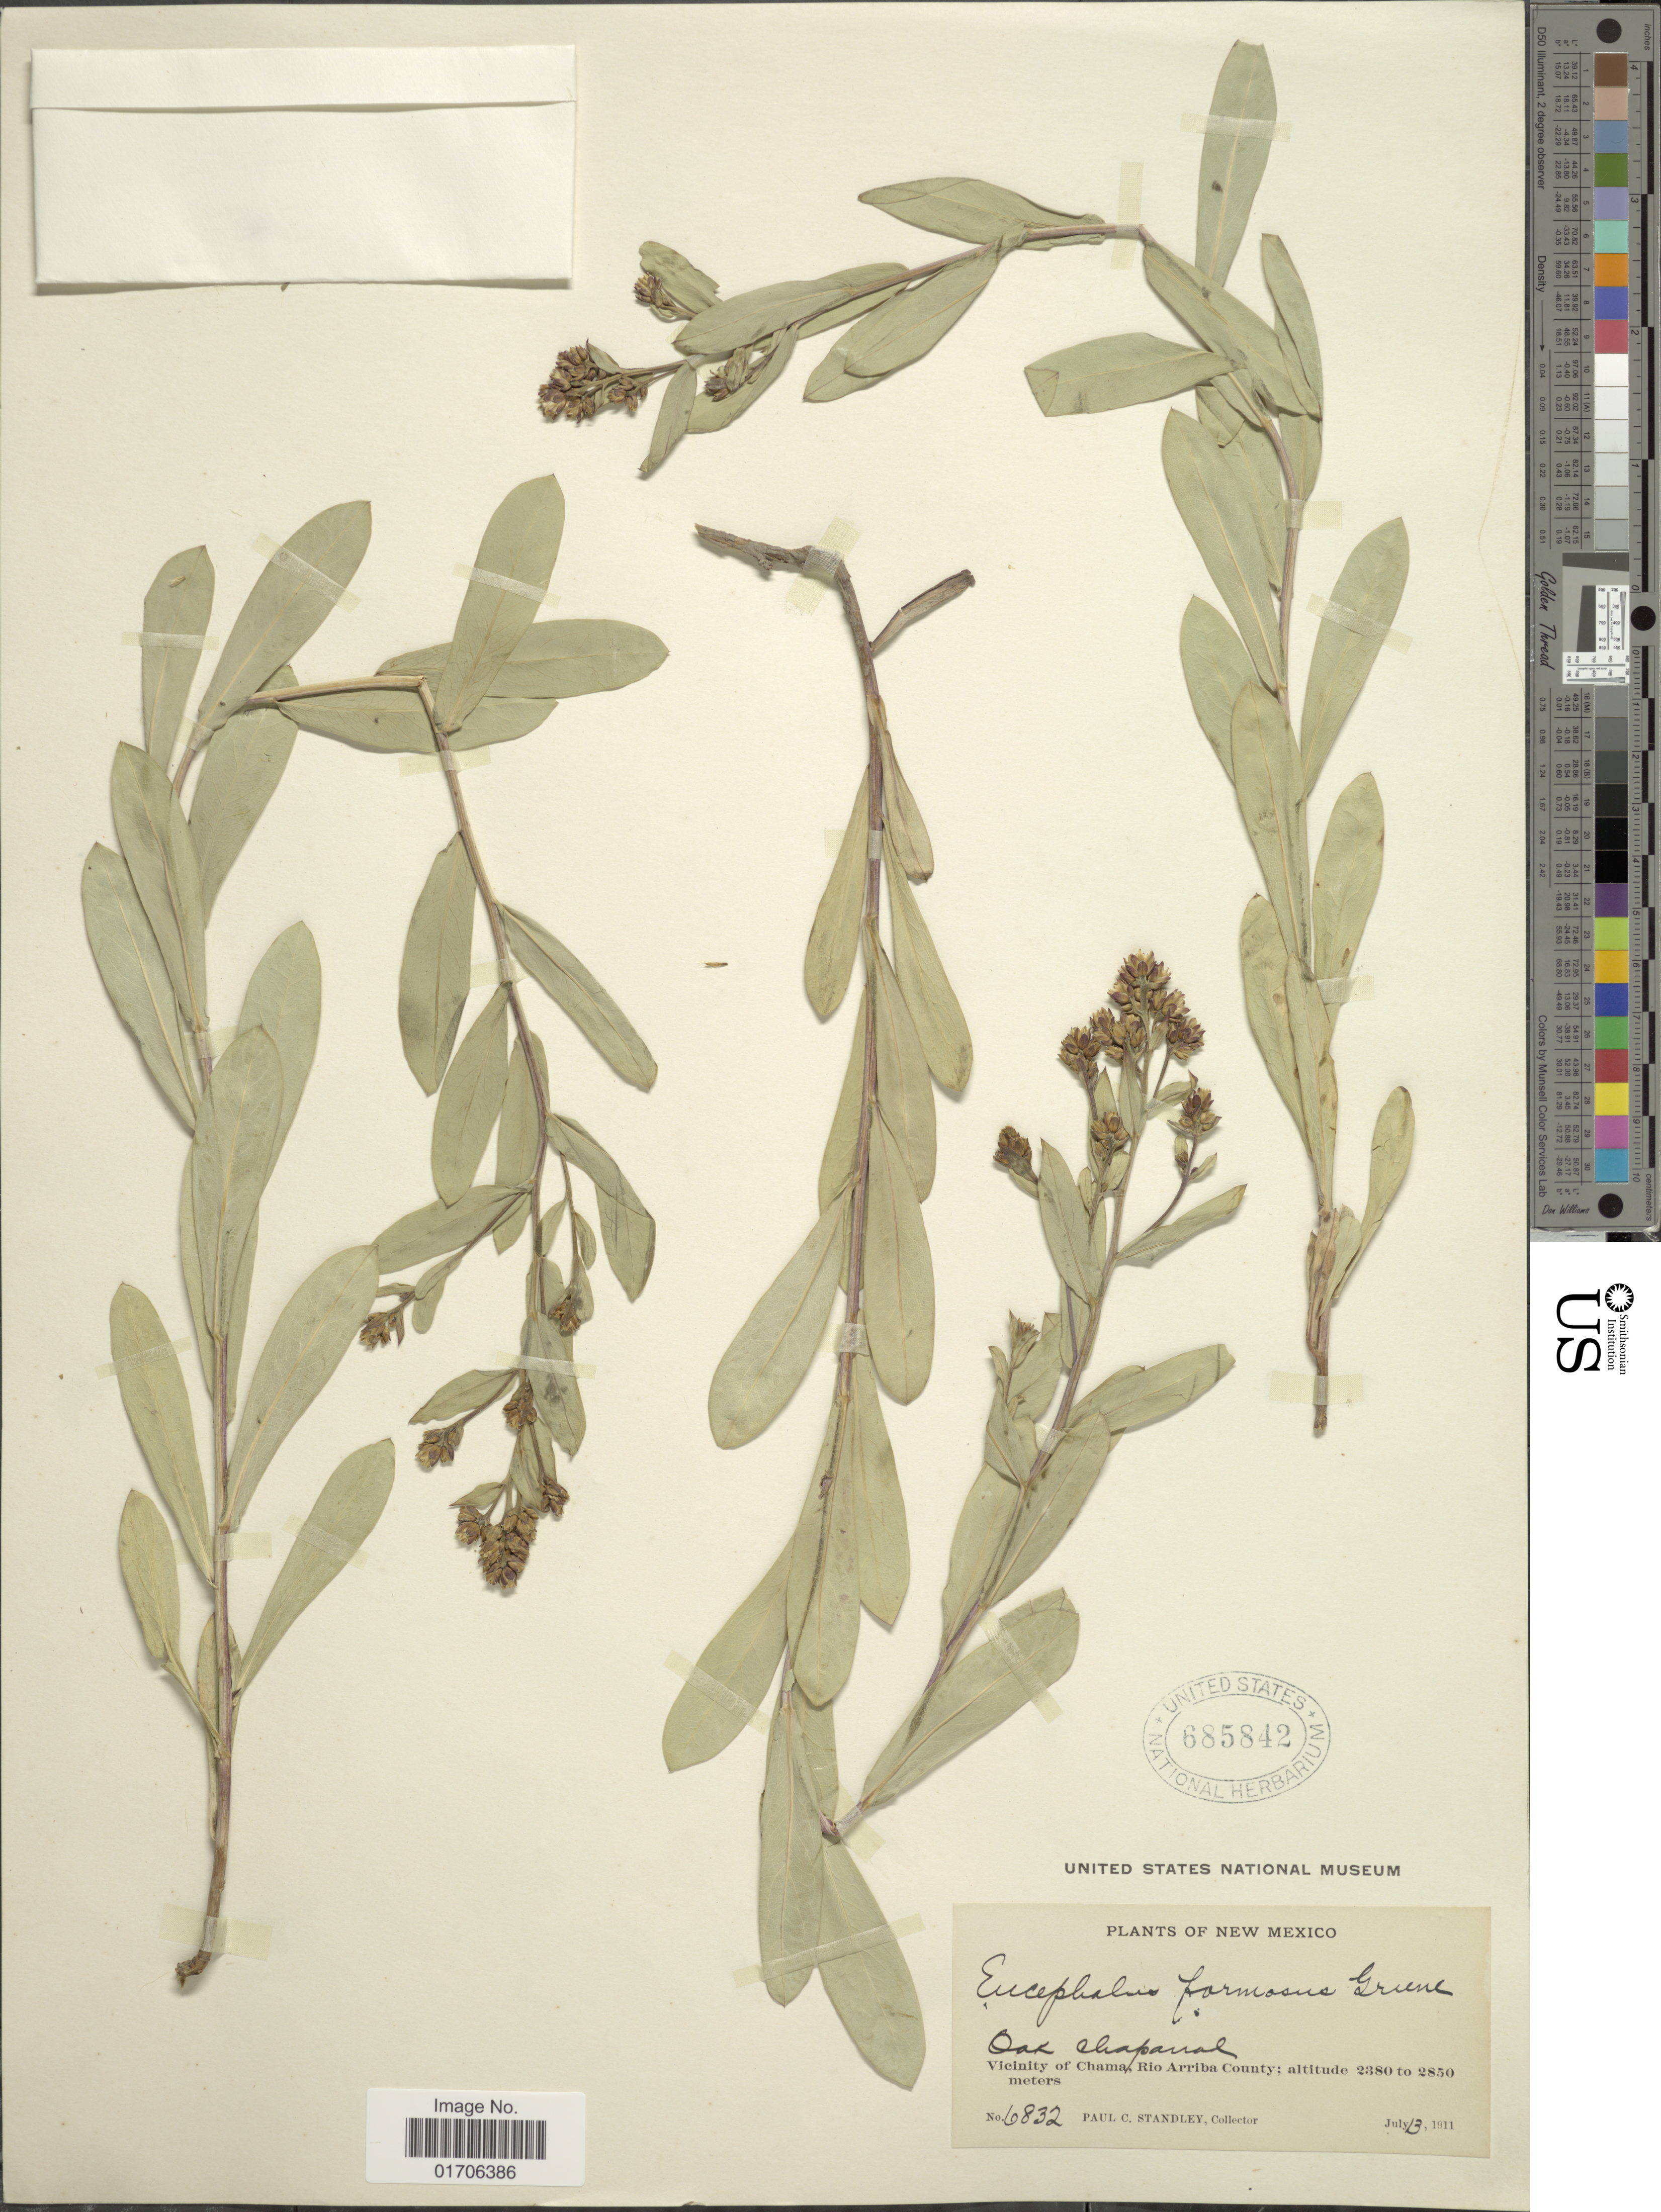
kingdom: Plantae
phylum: Tracheophyta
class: Magnoliopsida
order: Asterales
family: Asteraceae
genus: Eurybia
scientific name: Eurybia glauca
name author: (Nutt.) G.L. Nesom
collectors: P. C. Standley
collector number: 6832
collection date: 1911-07-13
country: United States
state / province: New Mexico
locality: New Mexico. Oak chapanal. Vicinity of Chama, Rio Arriba County.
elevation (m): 2380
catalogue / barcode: US 685842